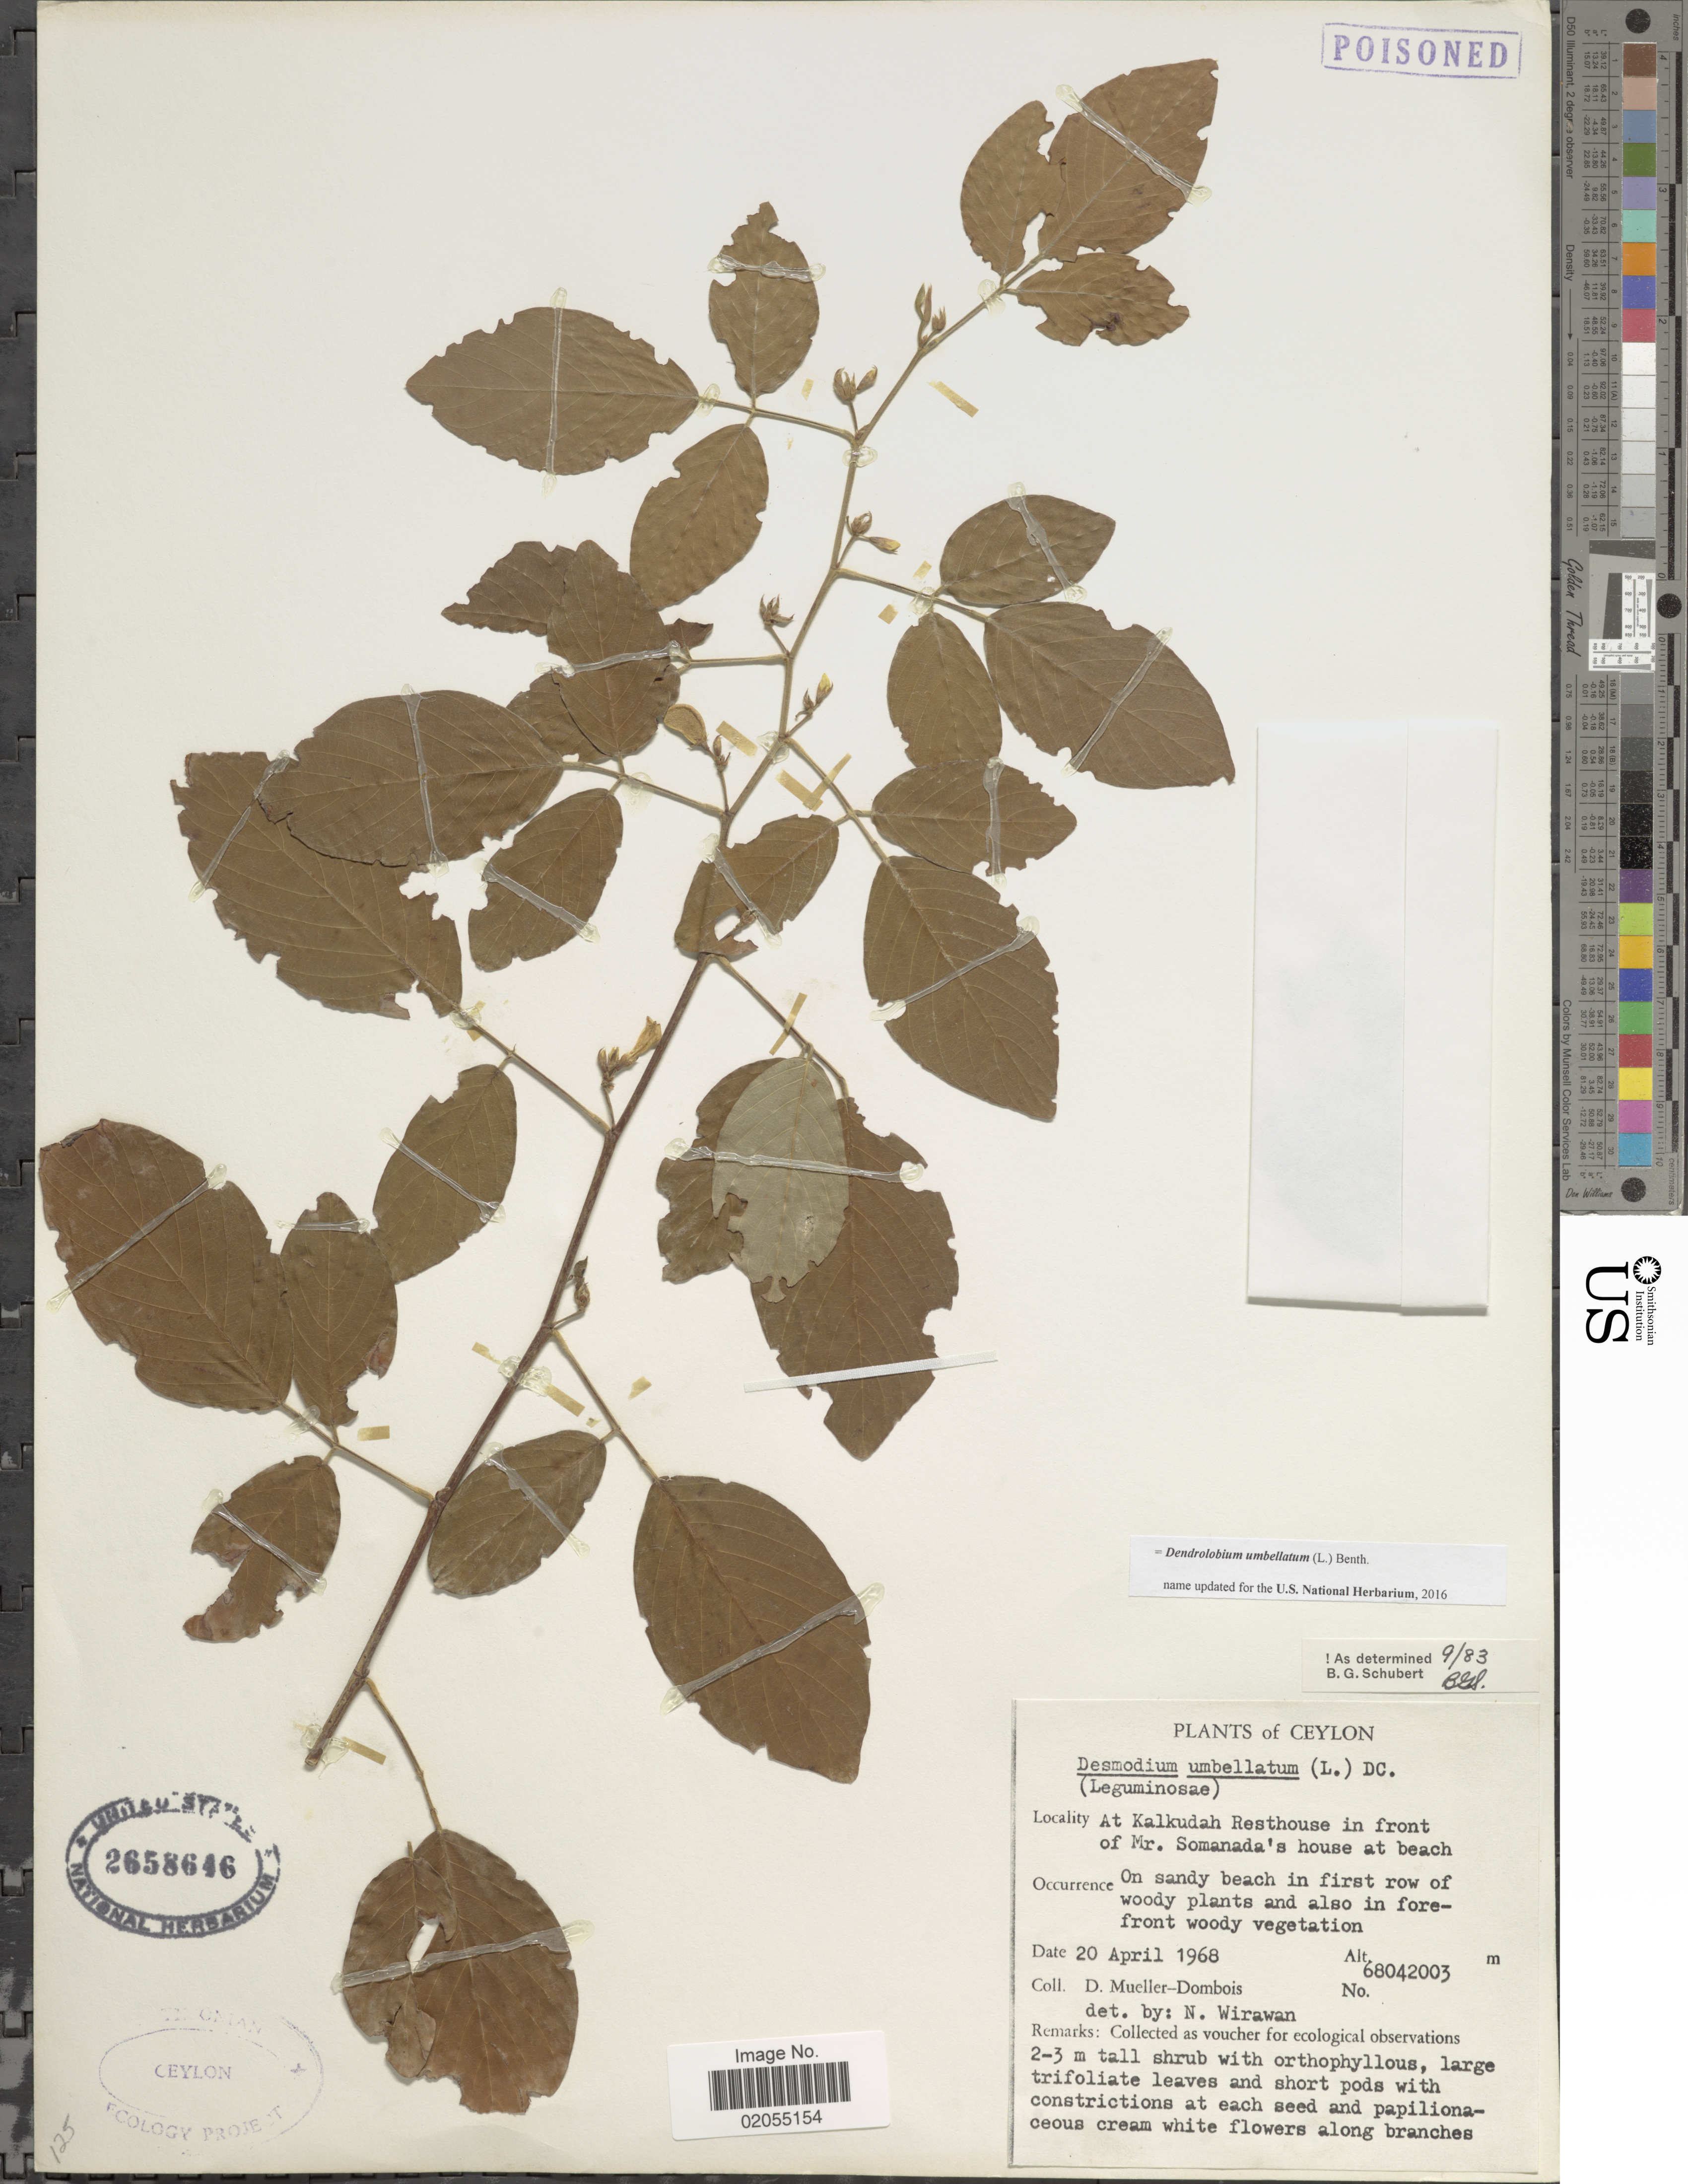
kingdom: Plantae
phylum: Tracheophyta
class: Magnoliopsida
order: Fabales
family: Fabaceae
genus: Dendrolobium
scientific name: Dendrolobium umbellatum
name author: (L.) Benth.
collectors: D. Mueller-Dombois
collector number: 68042003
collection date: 1968-04-20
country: Sri Lanka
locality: Ceylon. At Kalkudah Resthouse in front of Mr. Somanada's house at beach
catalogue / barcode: US 2658646